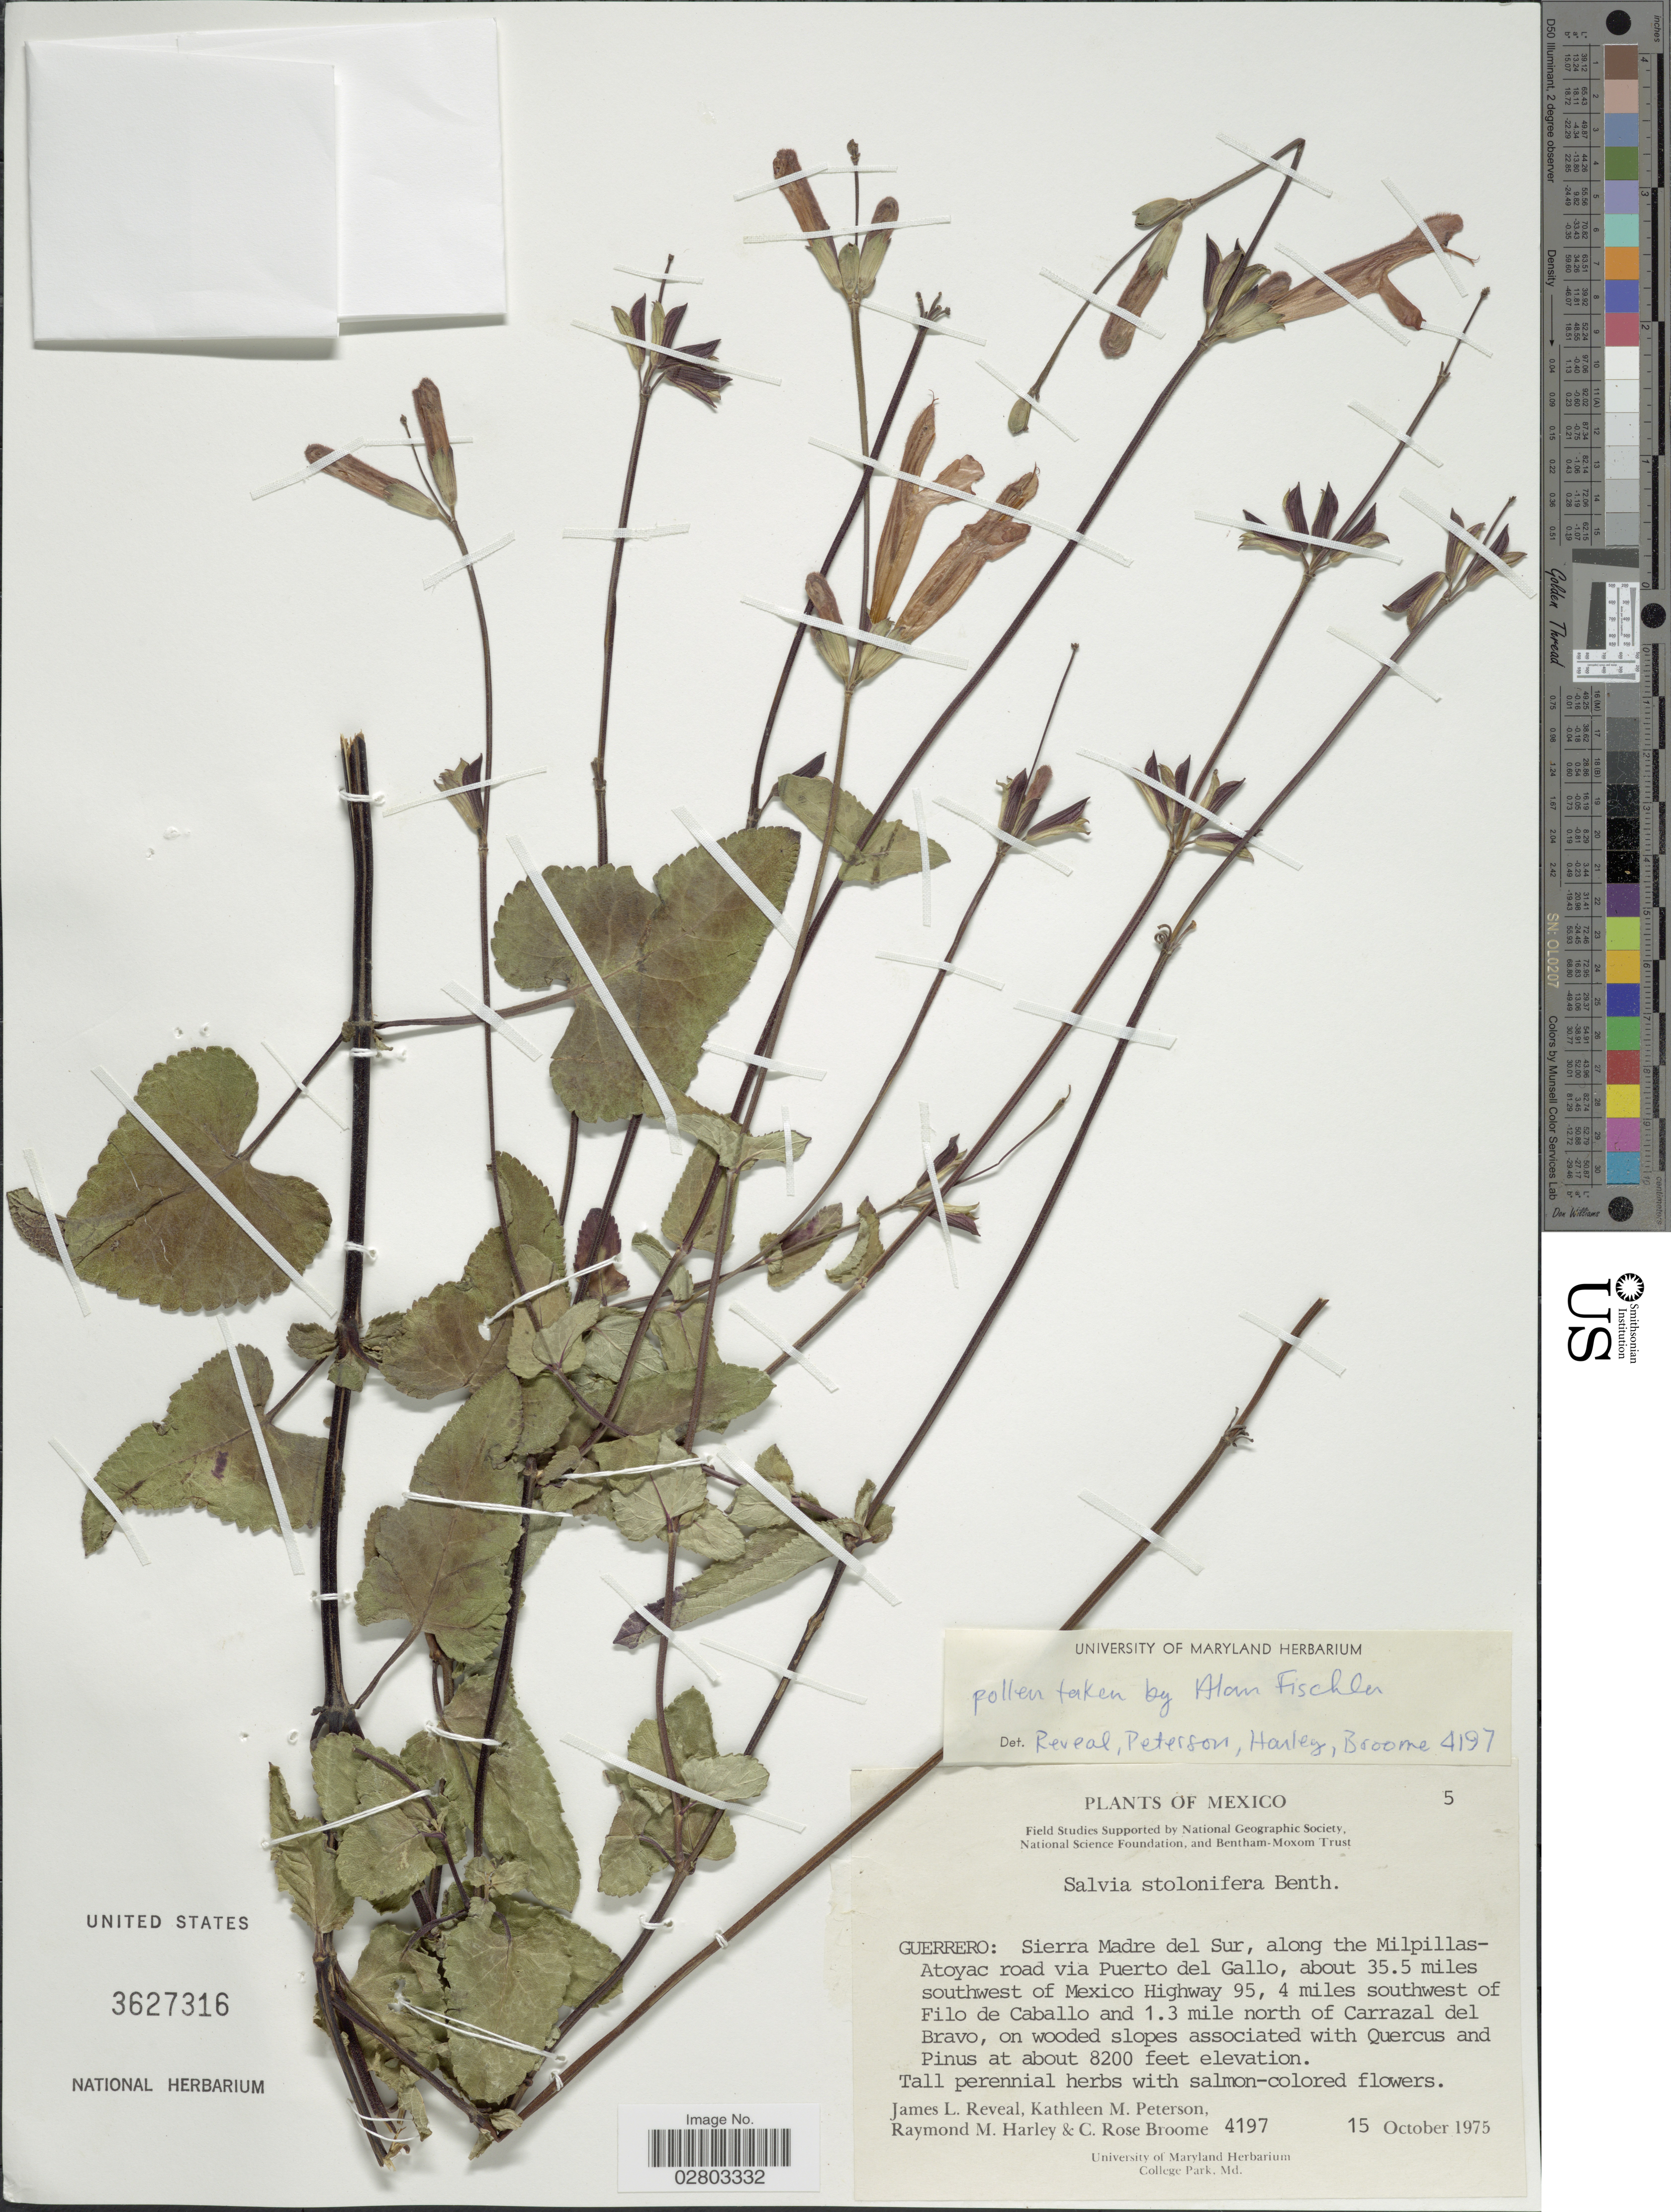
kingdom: Plantae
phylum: Tracheophyta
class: Magnoliopsida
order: Lamiales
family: Lamiaceae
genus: Salvia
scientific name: Salvia stolonifera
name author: Benth.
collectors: J. L. Reveal, K. Peterson, R. M. Harley & C. R. Broome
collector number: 4197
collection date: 1975-10-15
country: Mexico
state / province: Guerrero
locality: Sierra Madre del Sur, along the Milpillas-Atoyac road via Puerto del Gallo, about 35.5 miles southwest of Mexico Highway 95, 4 miles southwest of Filo de Caballo and 1.3 mile north of Carrazal del Bravo.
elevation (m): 2499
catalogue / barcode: US 3627316